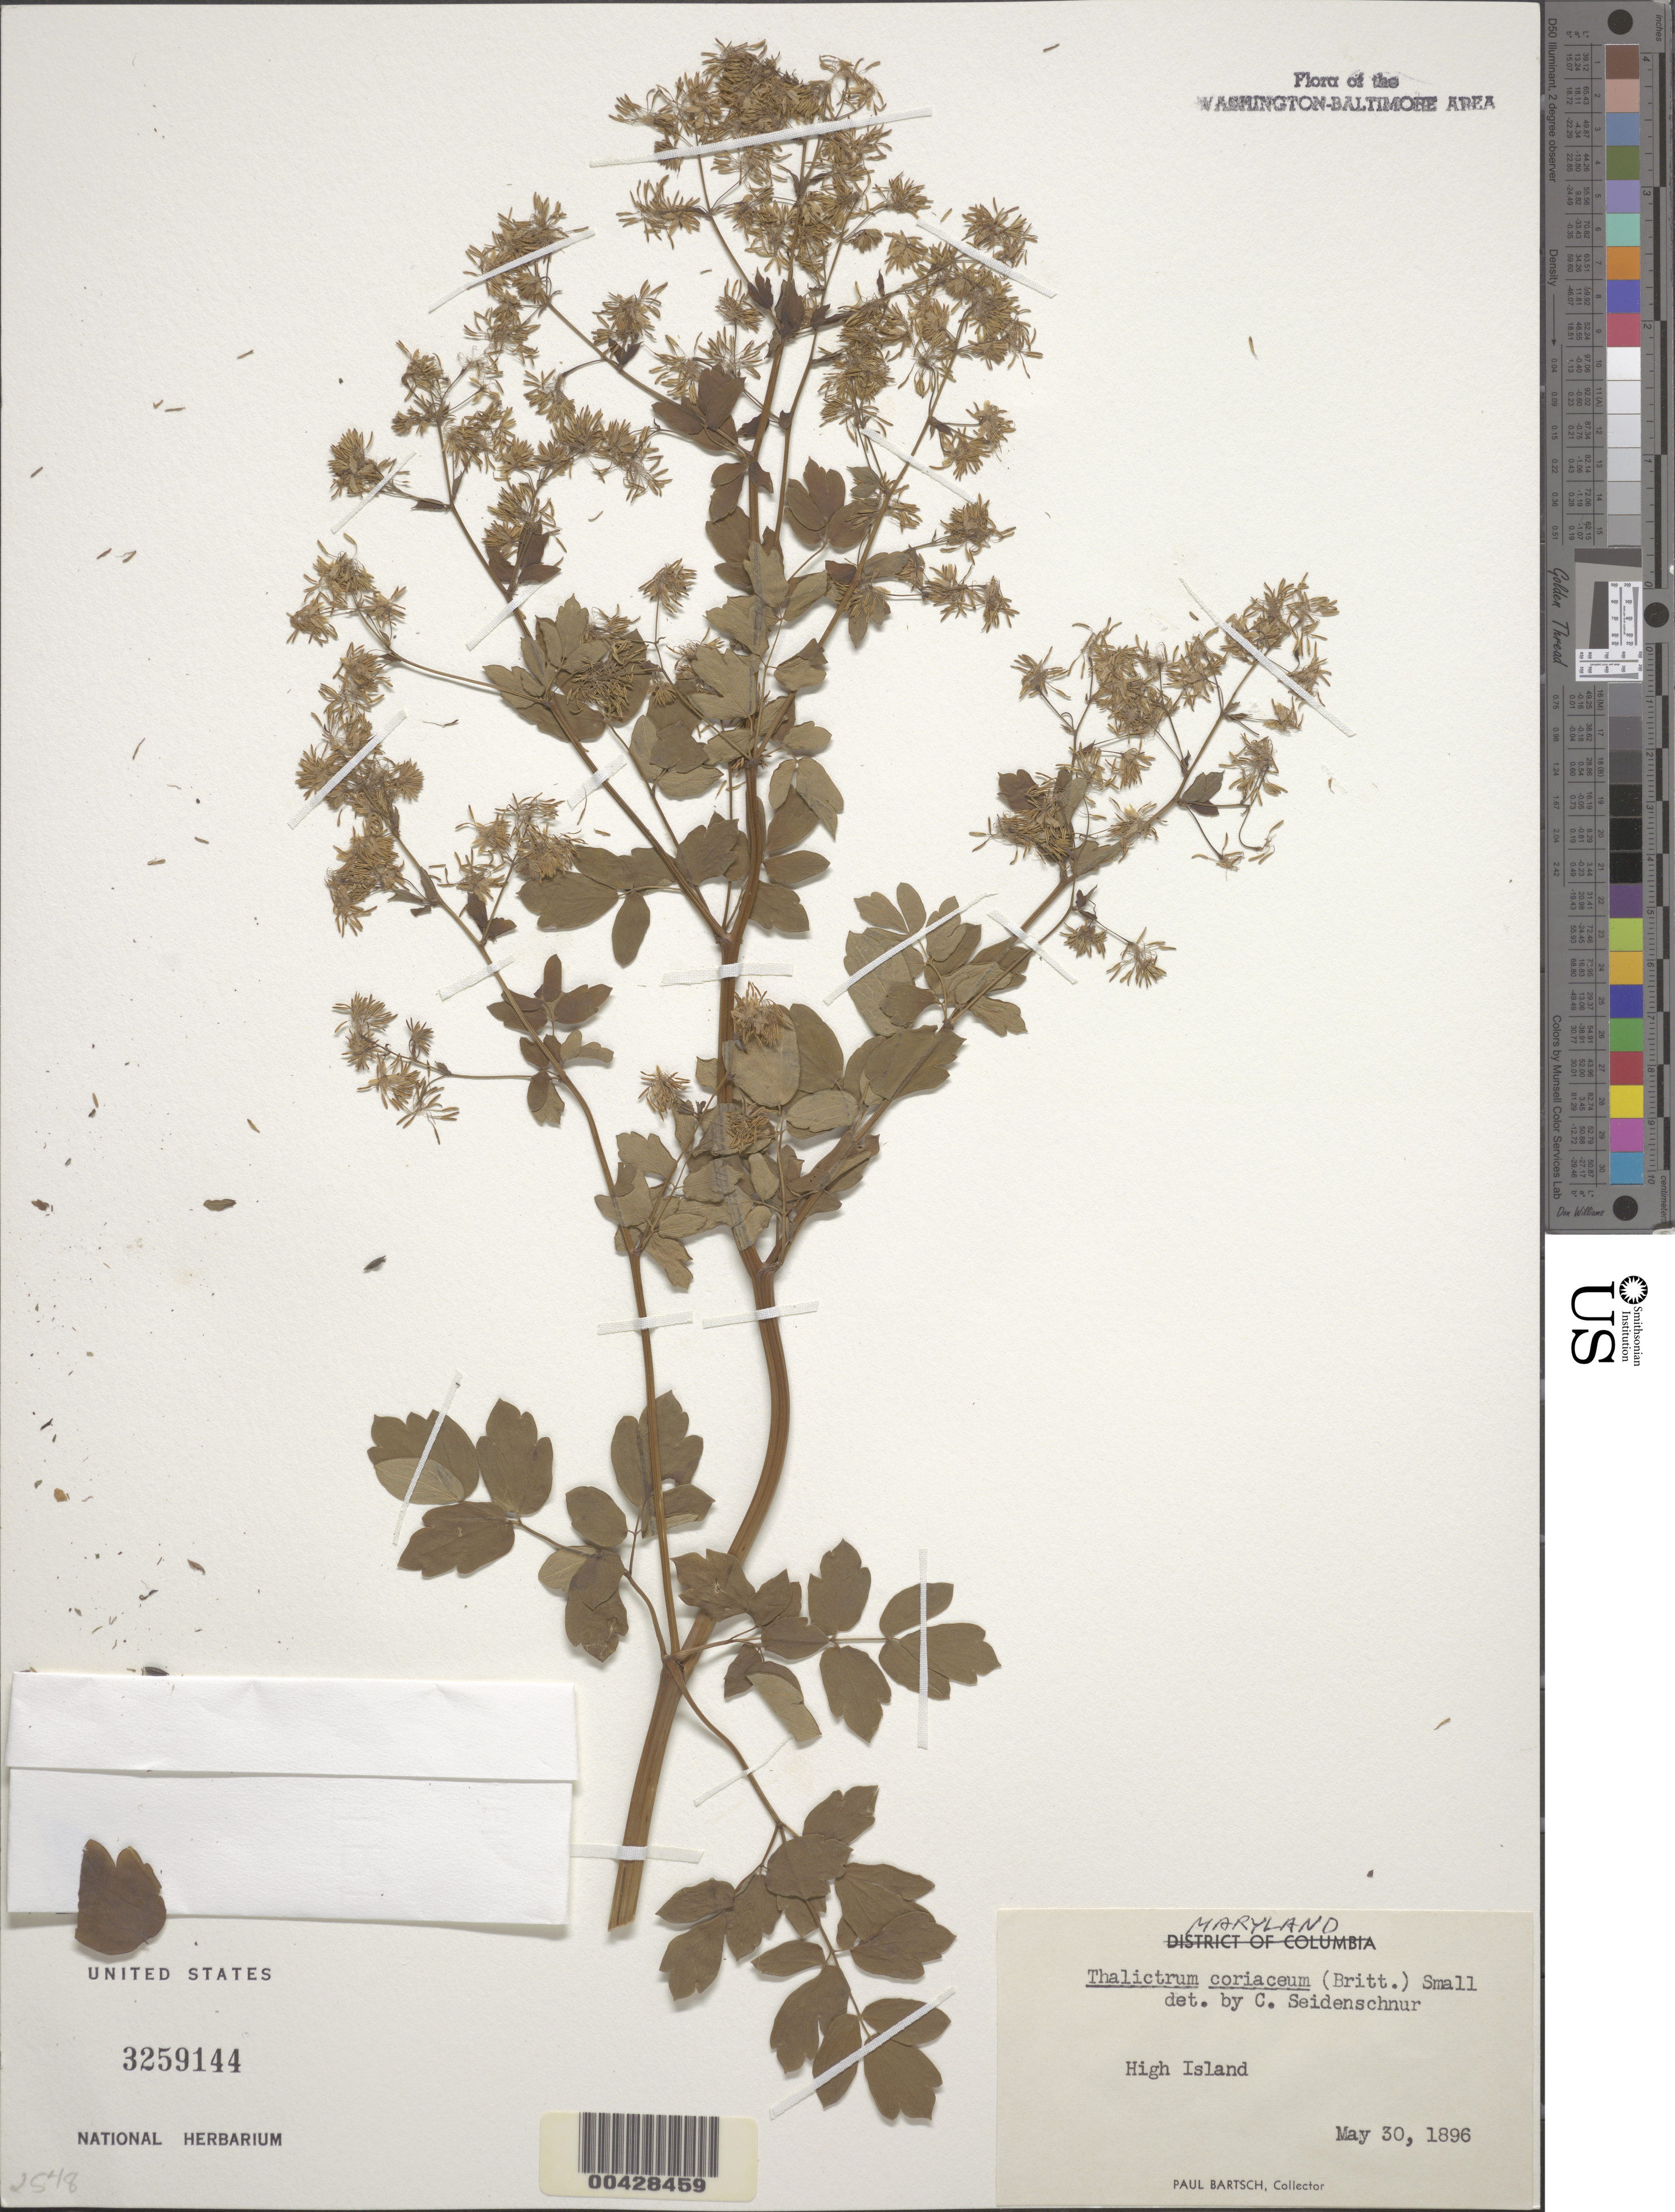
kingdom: Plantae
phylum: Tracheophyta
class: Magnoliopsida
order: Ranunculales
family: Ranunculaceae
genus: Thalictrum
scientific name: Thalictrum coriaceum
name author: (Britton) Small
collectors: P. Bartsch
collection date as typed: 30 May 1896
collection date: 1896-05-30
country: United States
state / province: Maryland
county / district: Montgomery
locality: High Island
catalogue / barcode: US 3259144